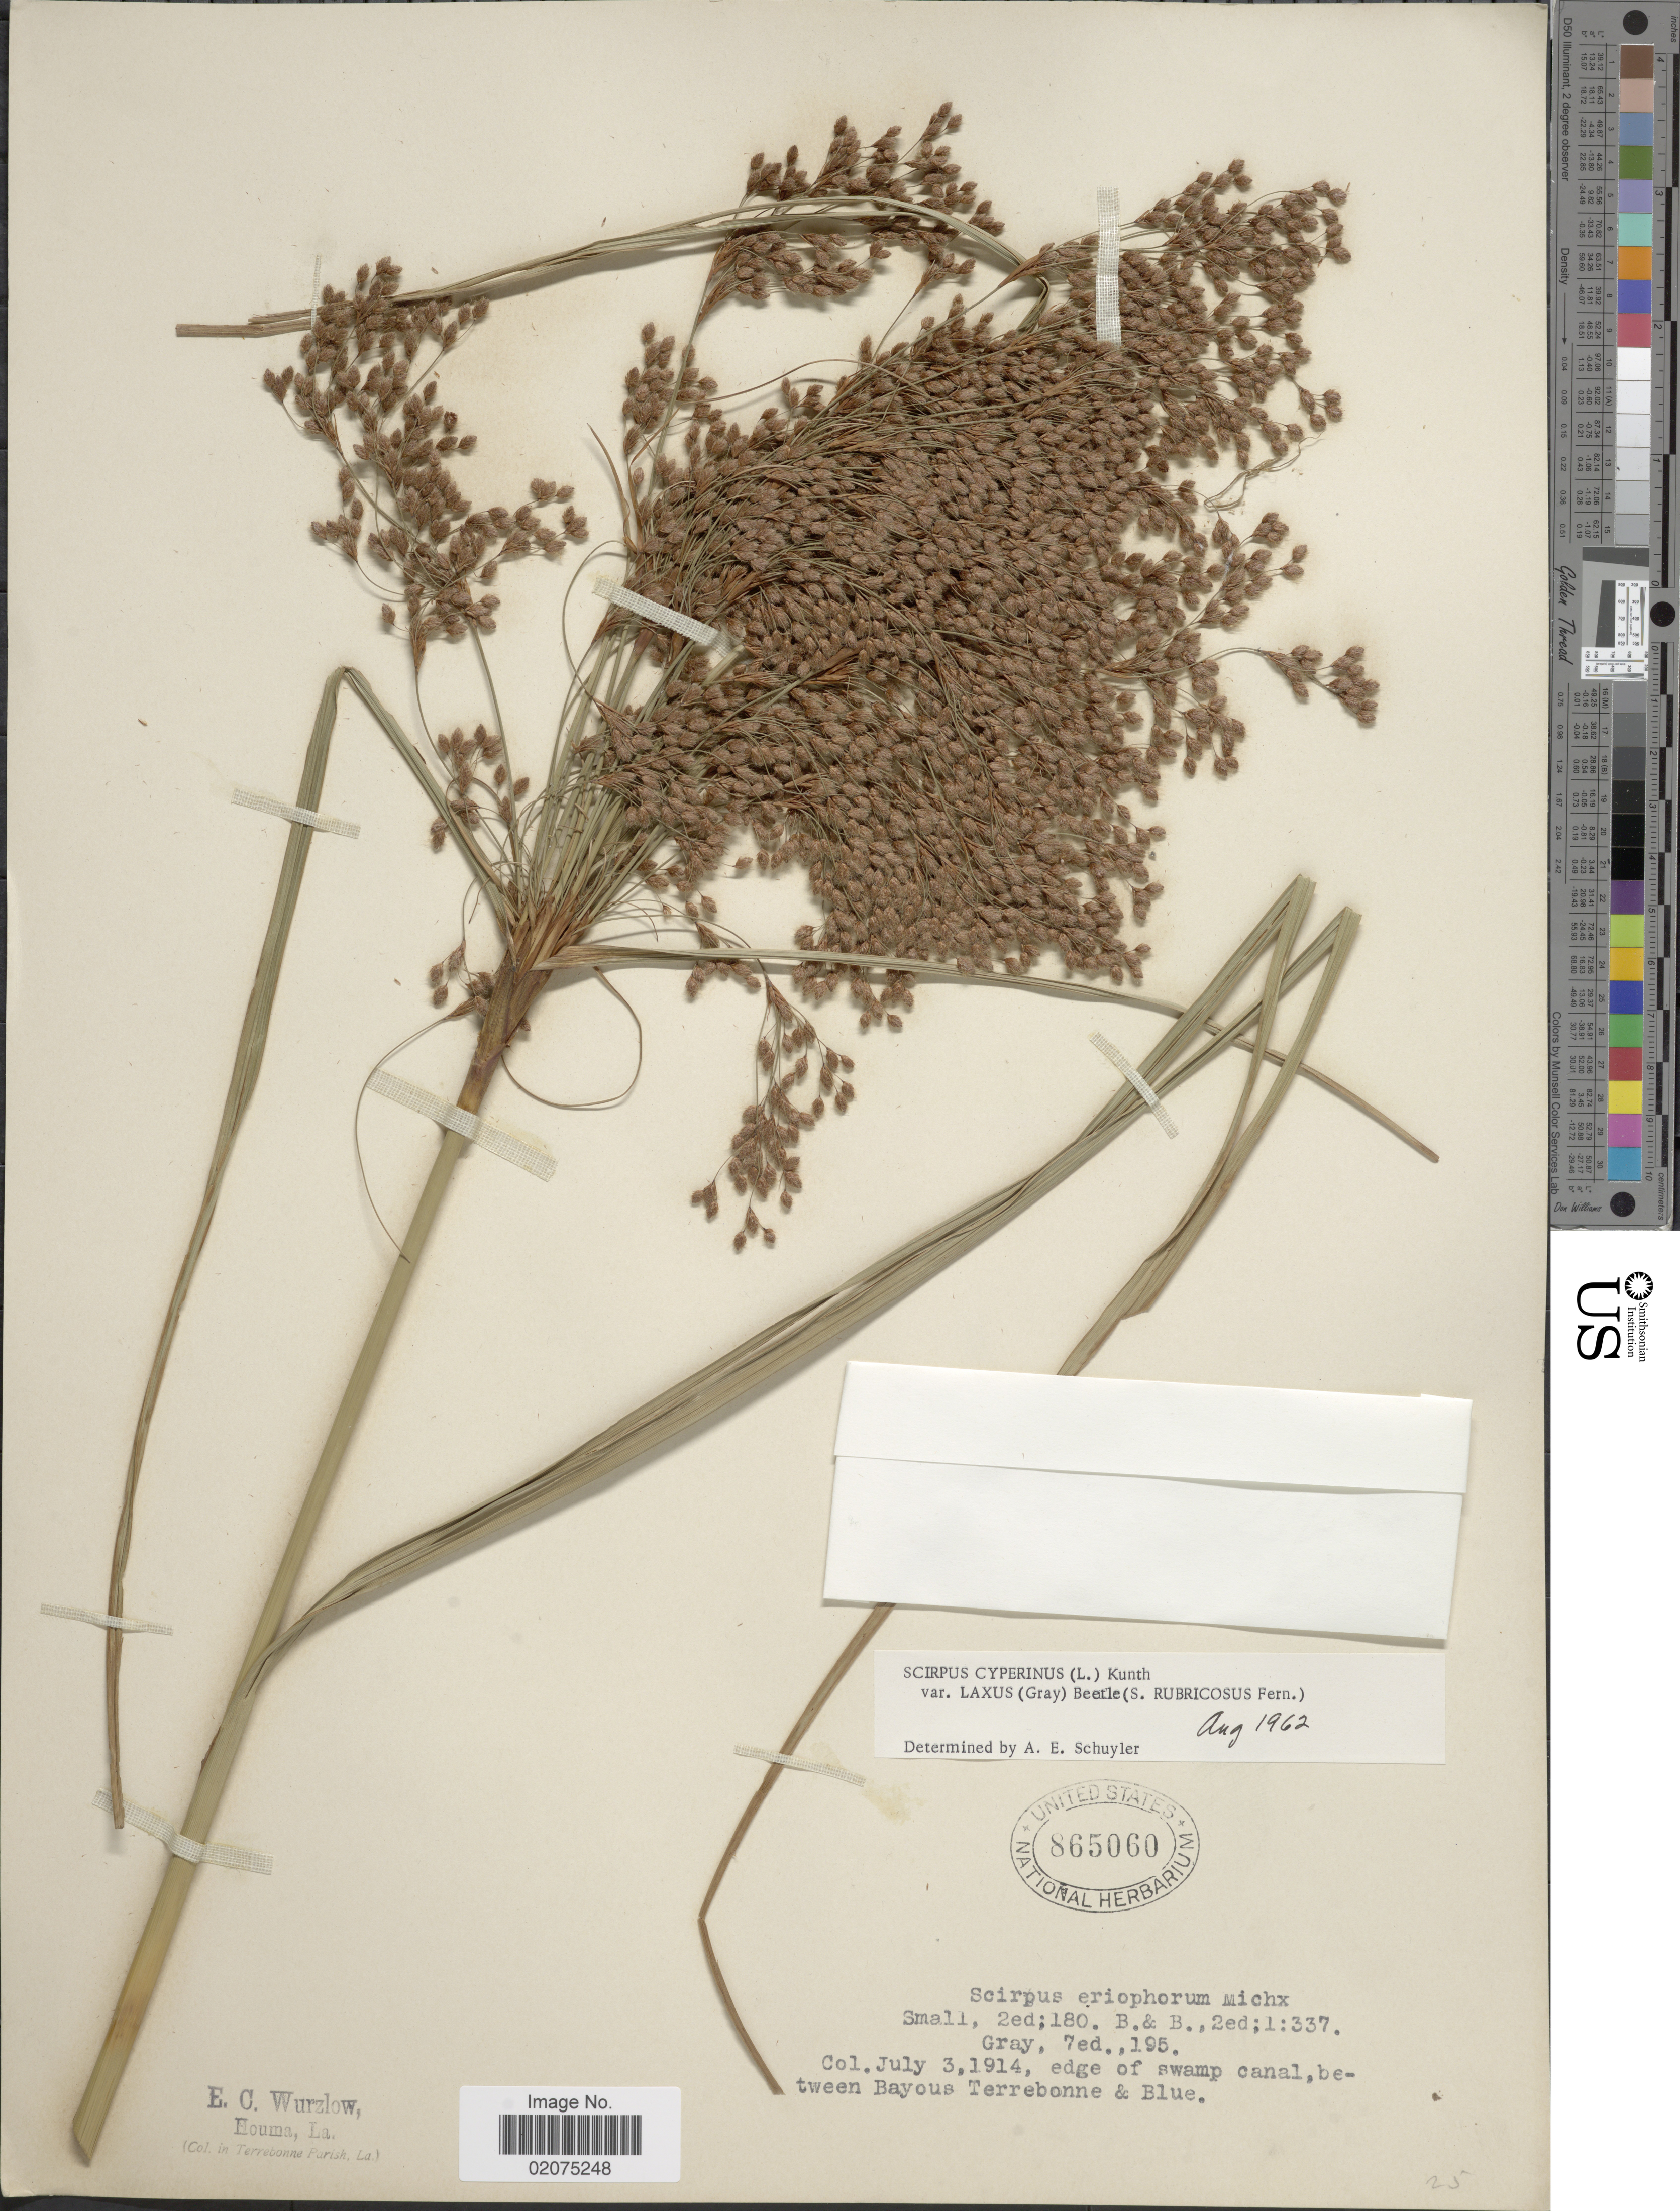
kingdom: Plantae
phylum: Tracheophyta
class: Liliopsida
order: Poales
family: Cyperaceae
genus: Scirpus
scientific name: Scirpus cyperinus var. laxus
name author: (A. Gray) Beetle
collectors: E. Wurzlow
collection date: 1914-07-03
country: United States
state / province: Louisiana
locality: Between Bayous Terrebonne & Blue, Terrebonne Parish, La.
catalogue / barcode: US 865060